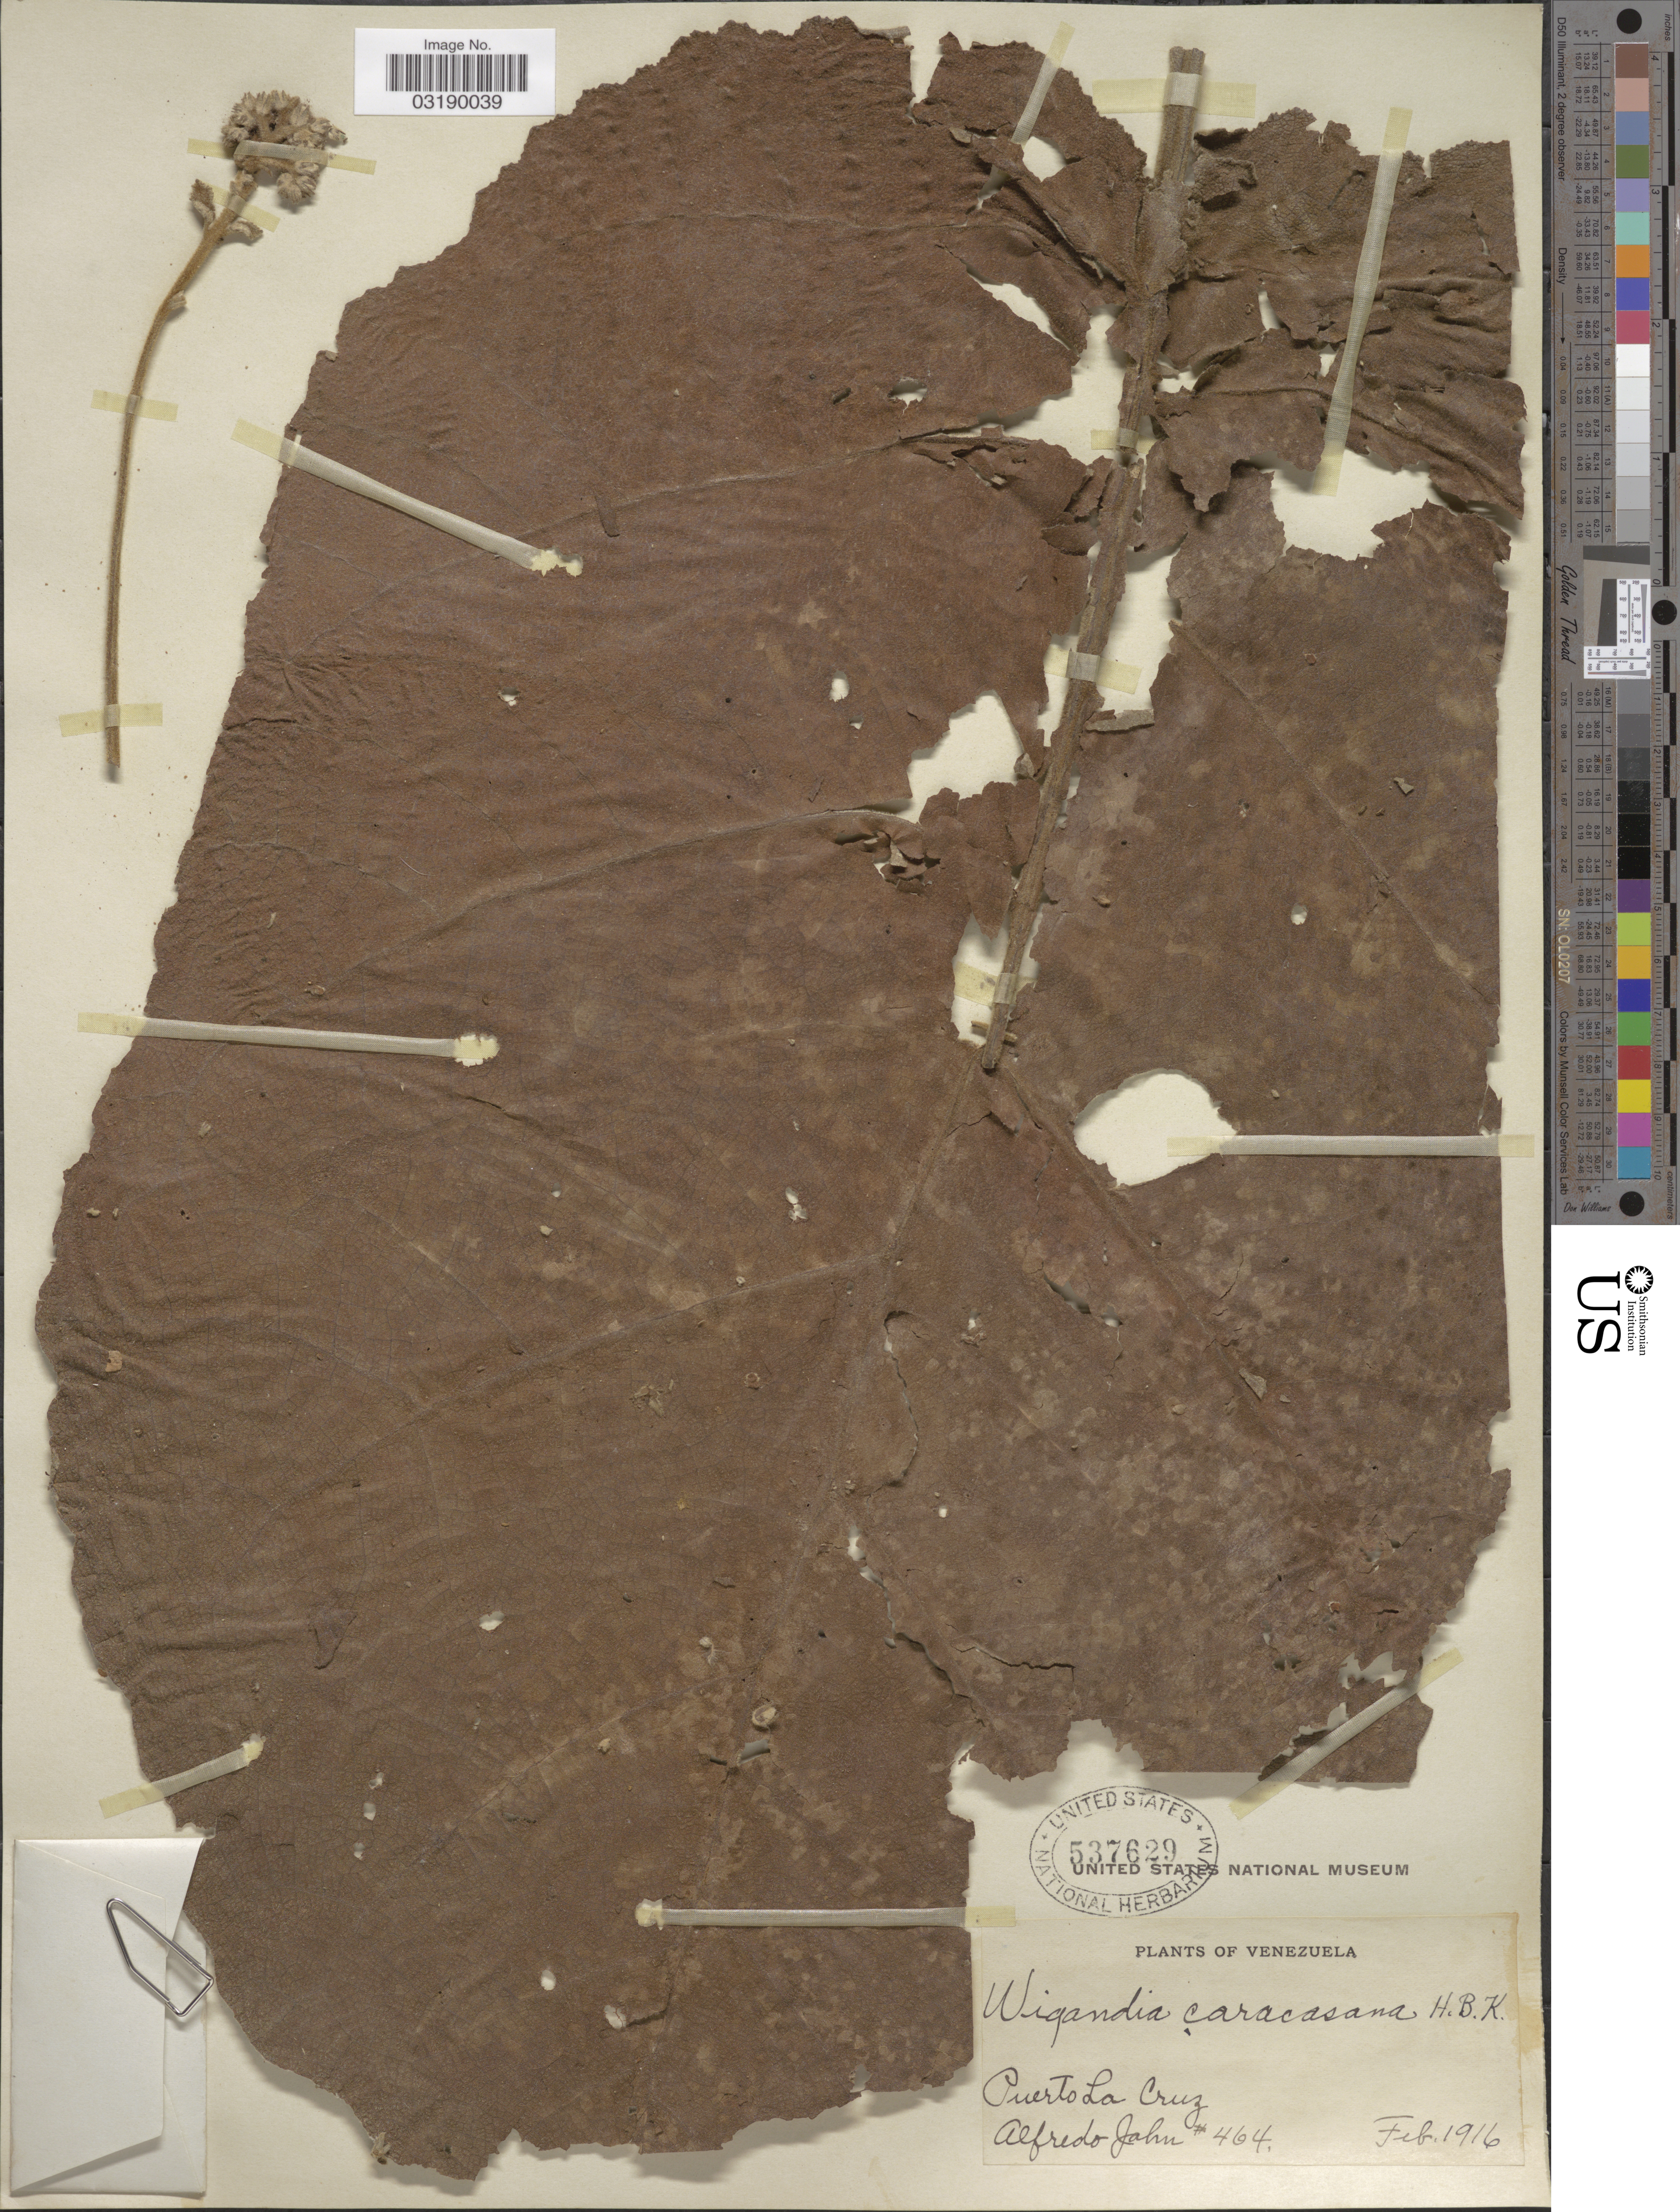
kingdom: Plantae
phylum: Tracheophyta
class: Magnoliopsida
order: Boraginales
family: Namaceae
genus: Wigandia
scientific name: Wigandia caracasana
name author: Kunth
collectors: A. Jahn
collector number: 464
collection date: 1916-02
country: Venezuela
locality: Puerto La Cruz.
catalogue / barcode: US 537629